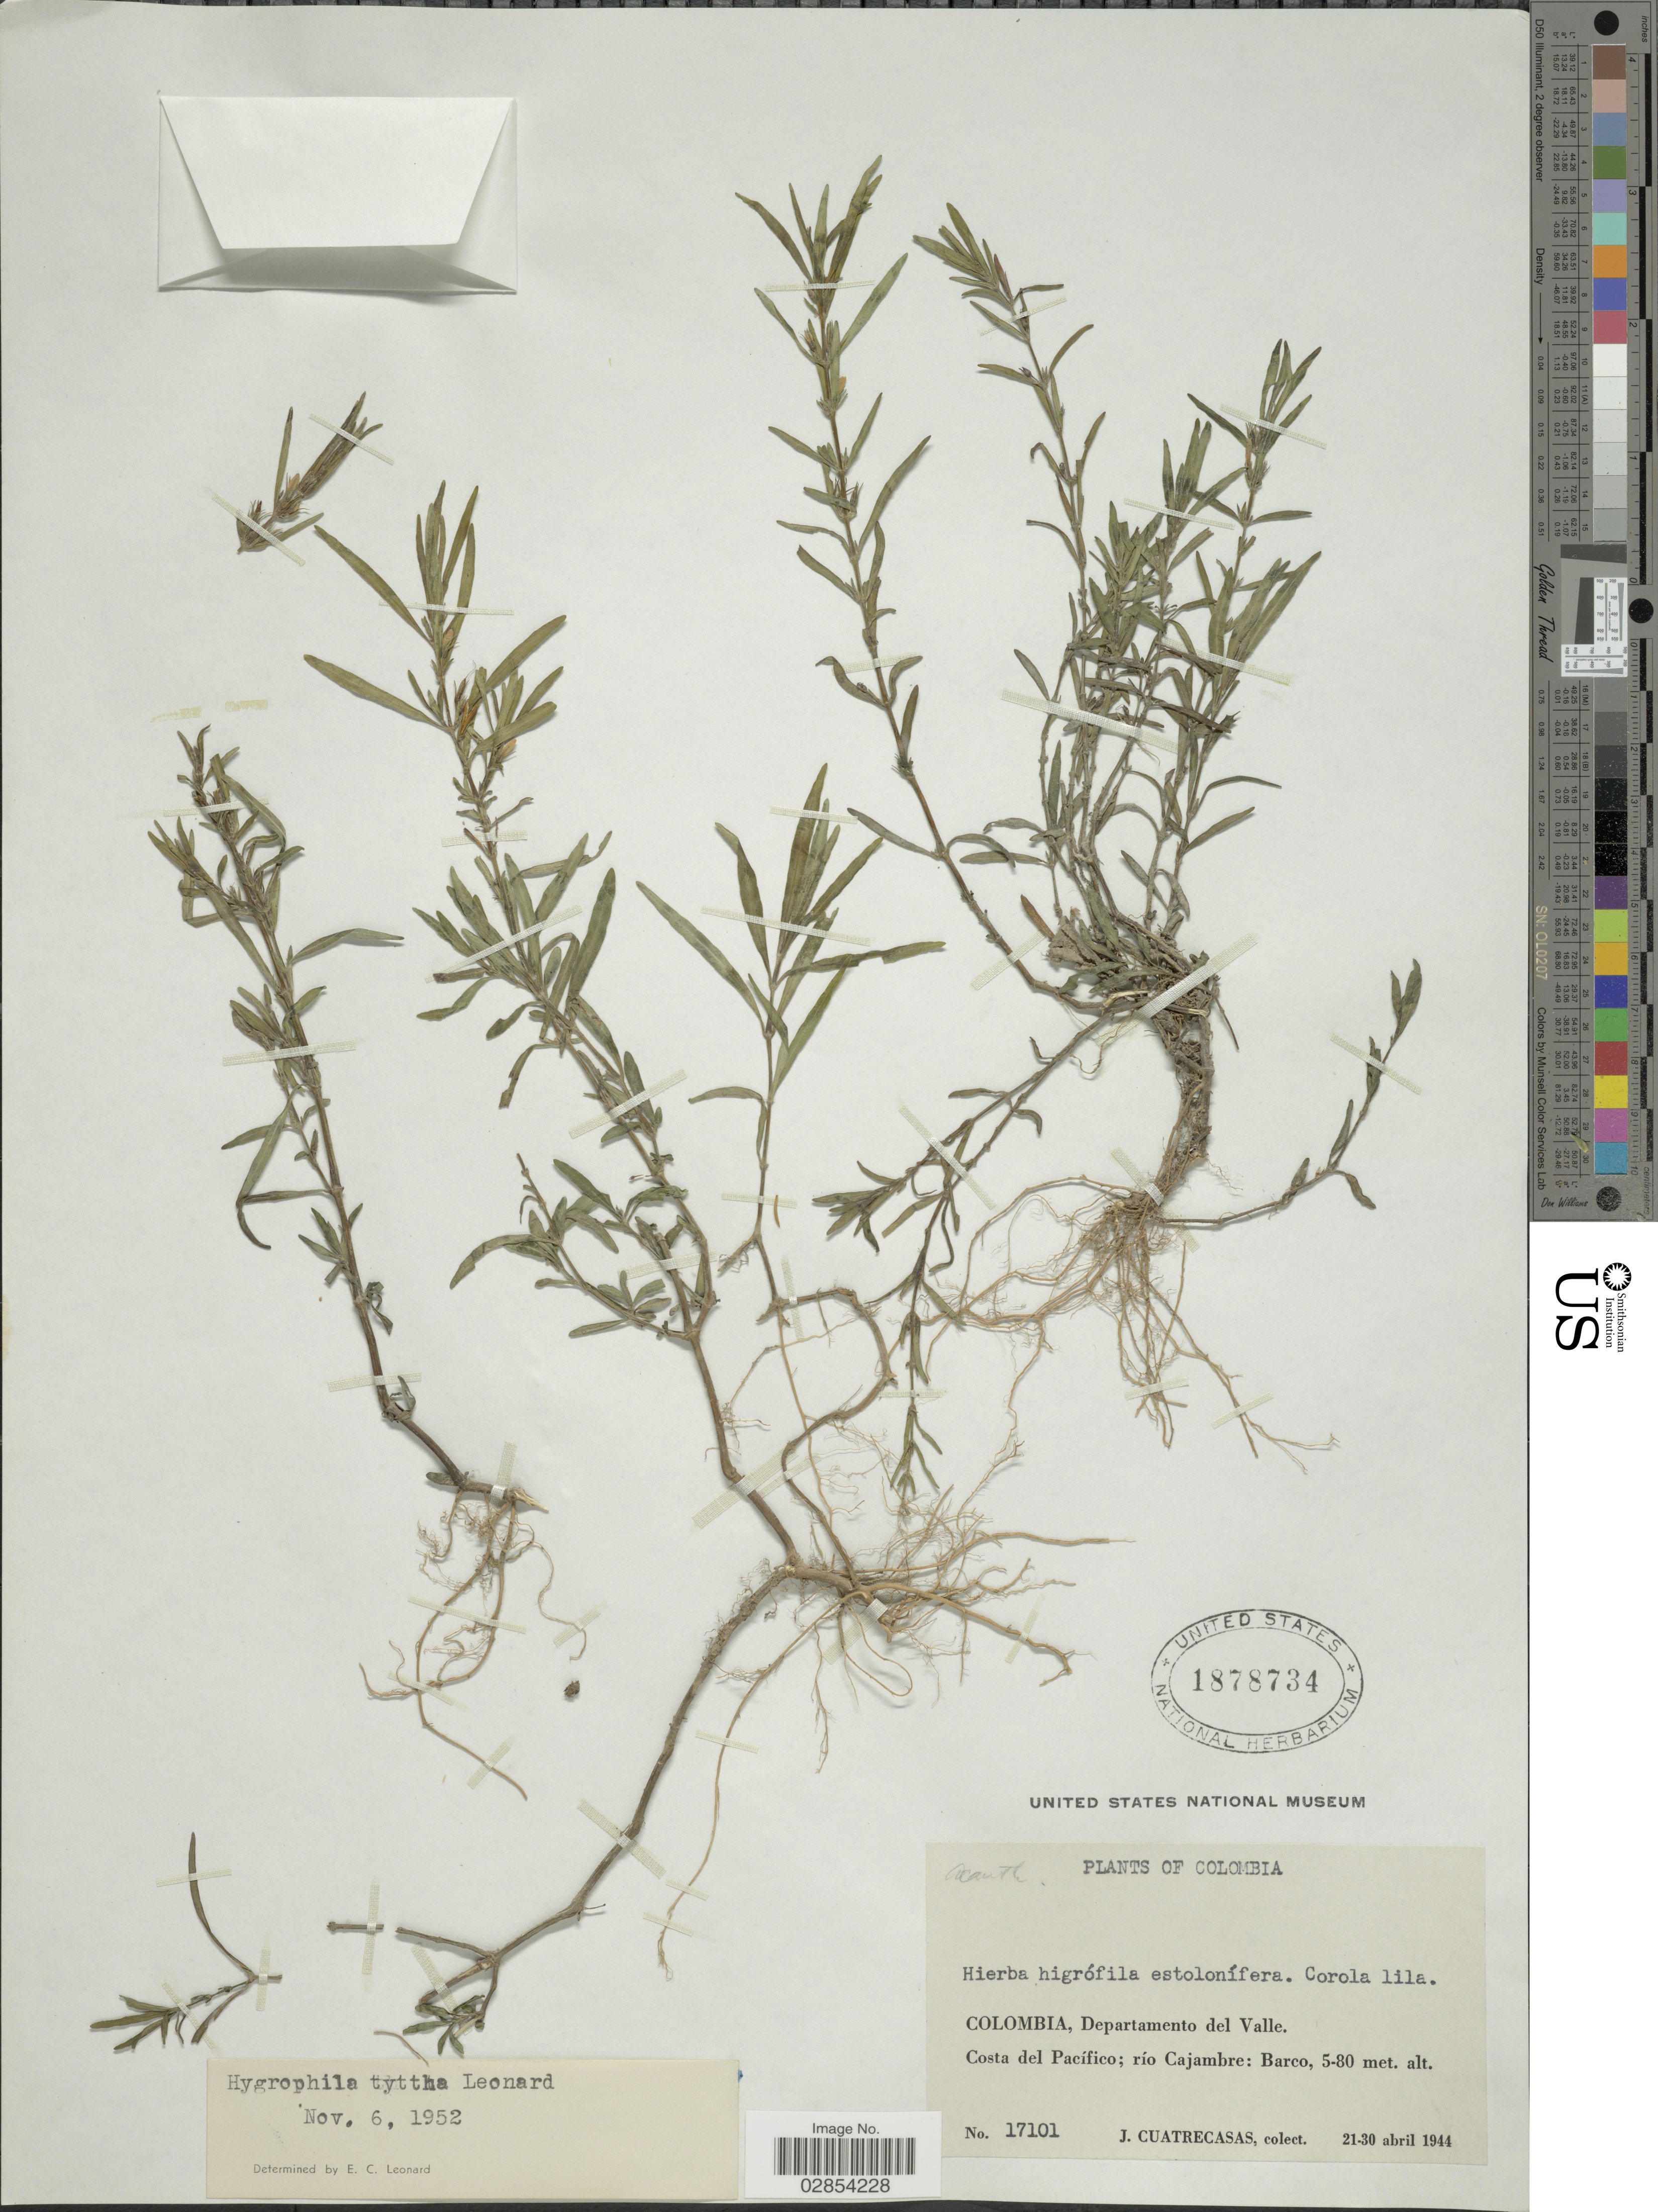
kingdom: Plantae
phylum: Tracheophyta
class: Magnoliopsida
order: Lamiales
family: Acanthaceae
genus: Hygrophila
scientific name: Hygrophila tyttha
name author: Leonard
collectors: J. Cuatrecasas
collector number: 17101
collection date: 1944-04-21/1944-04-30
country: Colombia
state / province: Valle del Cauca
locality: Departamento del Valle. Costa del Pacífico, río Cajambre: Barco.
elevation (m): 5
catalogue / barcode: US 1878734